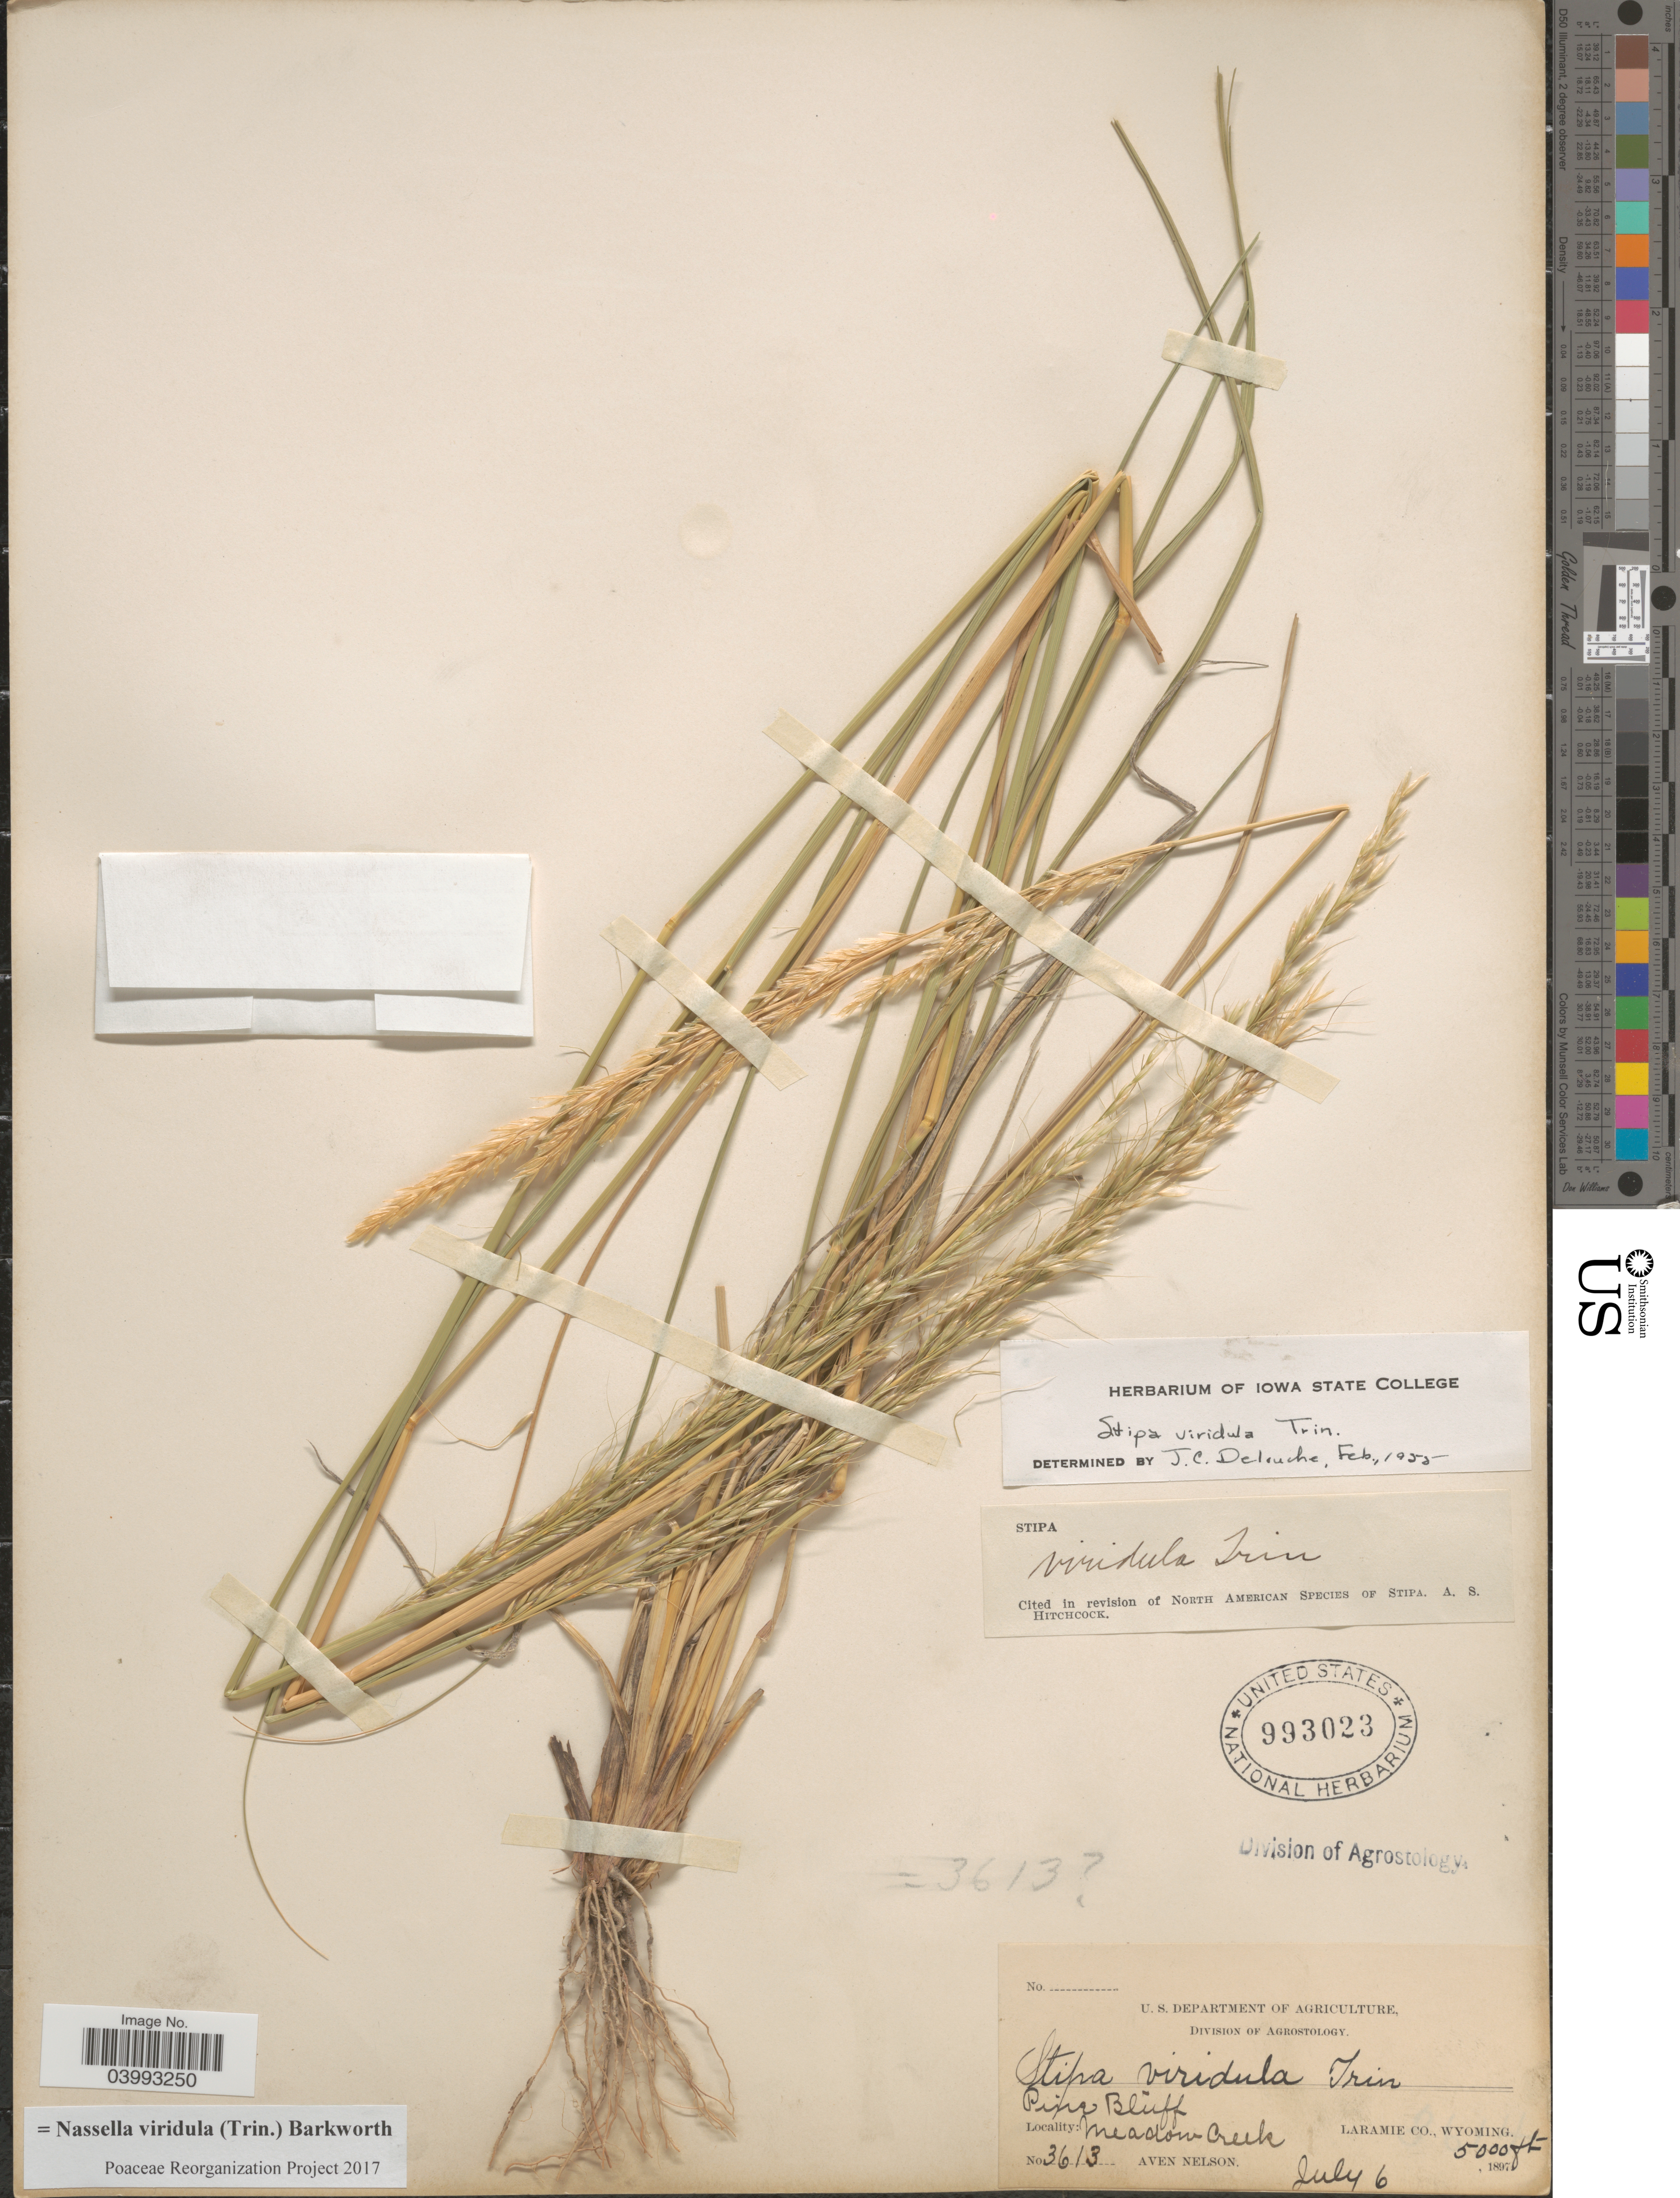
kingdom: Plantae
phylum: Tracheophyta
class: Liliopsida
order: Poales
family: Poaceae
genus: Nassella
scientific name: Nassella viridula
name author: (Trin.) Barkworth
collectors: A. Nelson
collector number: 3613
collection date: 1897-07-06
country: United States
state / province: Wyoming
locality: Pine Bluff. Meadow Creek. Laramie Co.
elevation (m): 1524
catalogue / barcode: US 993023